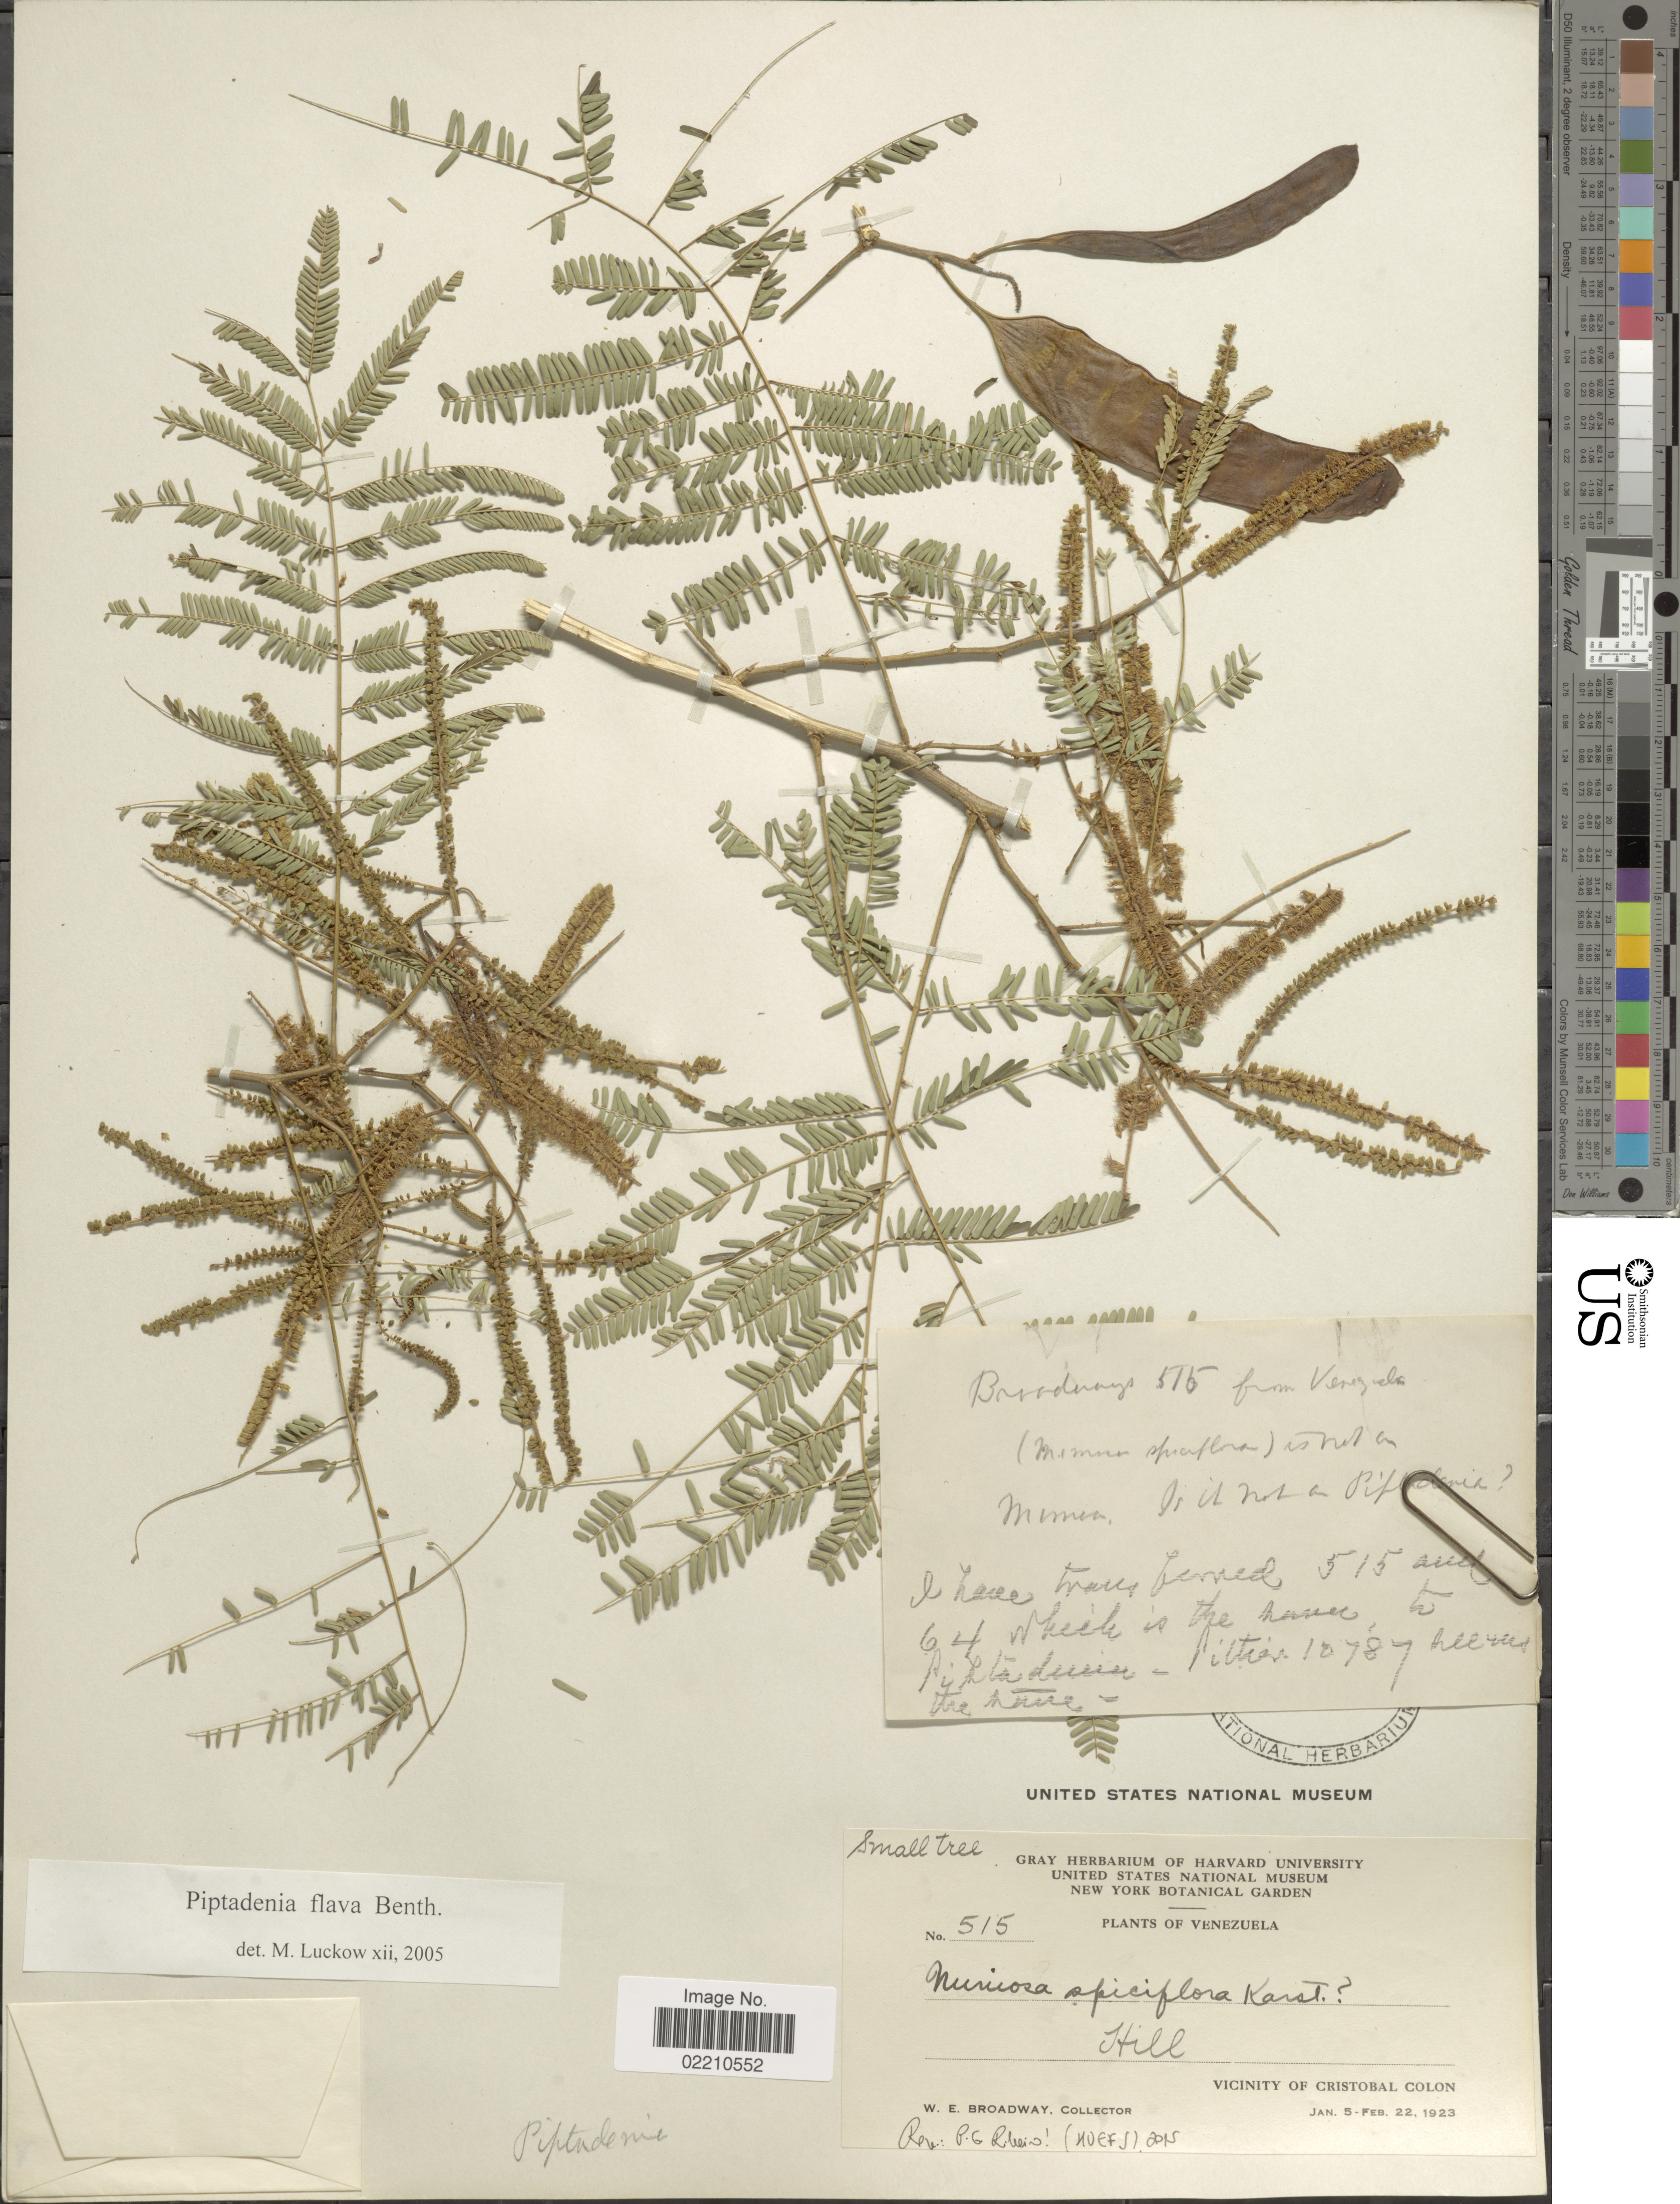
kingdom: Plantae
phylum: Tracheophyta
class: Magnoliopsida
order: Fabales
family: Fabaceae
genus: Piptadenia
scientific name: Piptadenia flava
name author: (DC.) Benth.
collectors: W. E. Broadway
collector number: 515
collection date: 1923-01-05/1923-02-22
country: Venezuela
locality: Hill, Vicinity of Cristobal Colon